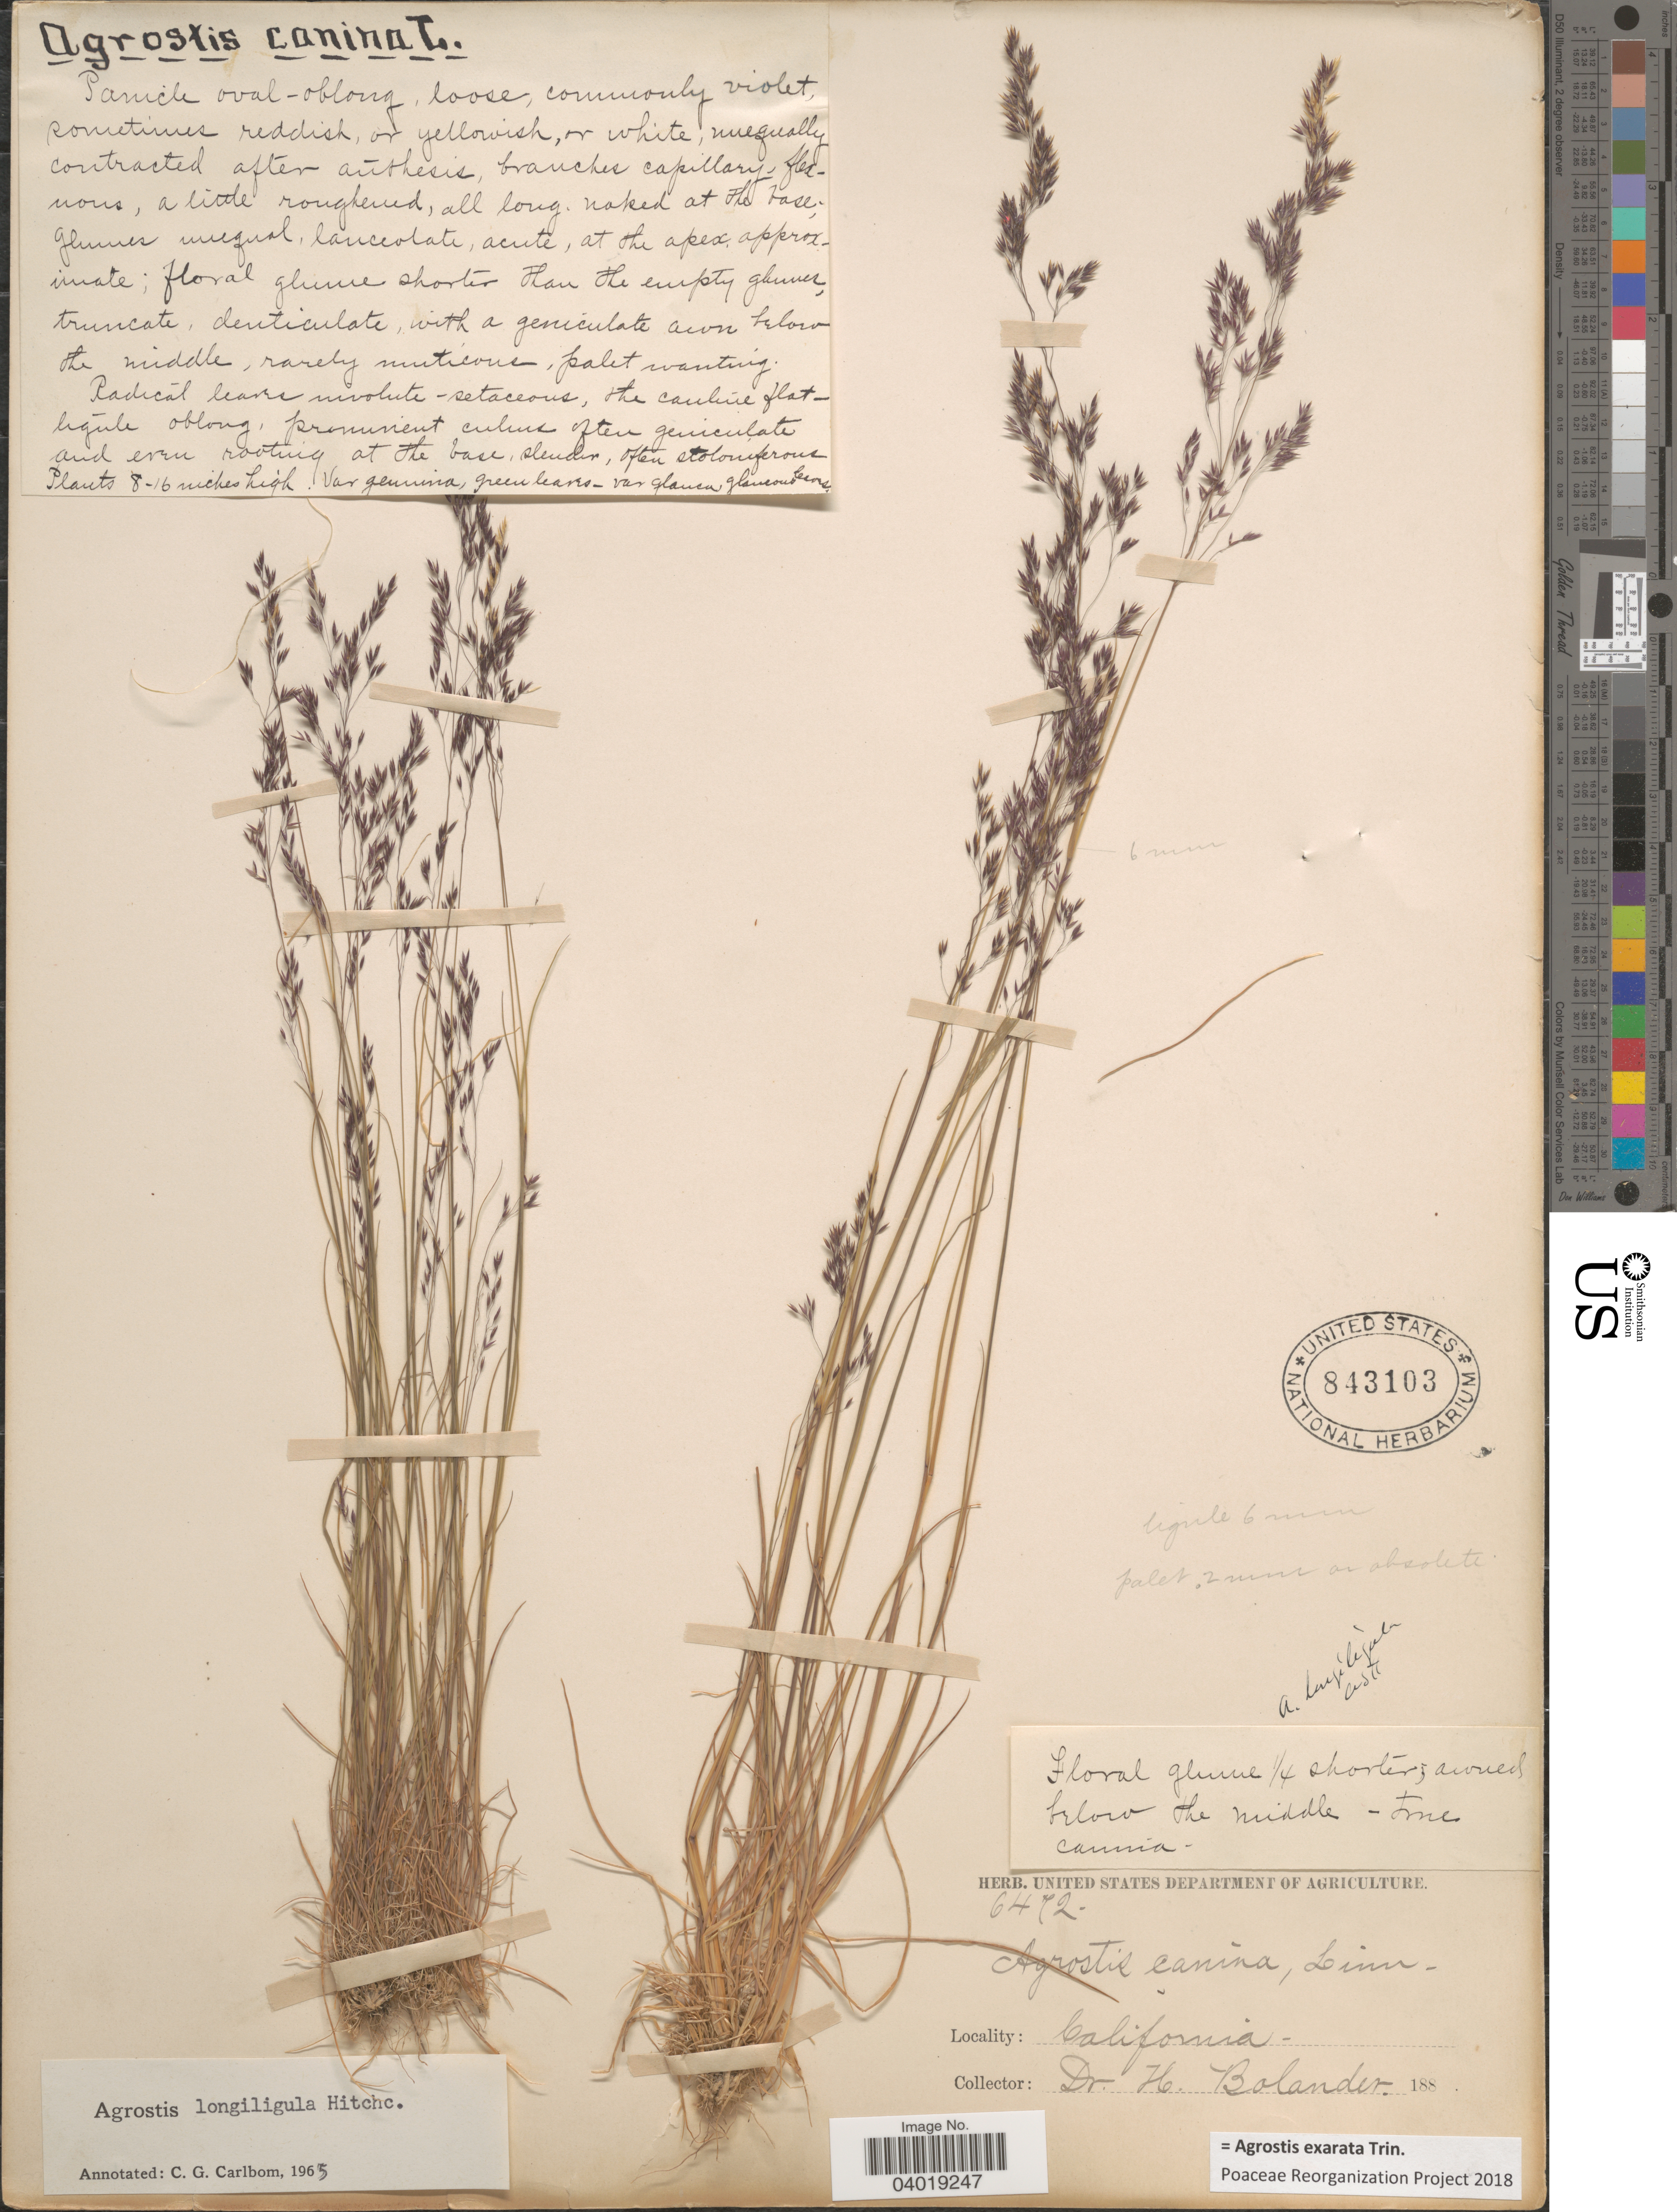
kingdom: Plantae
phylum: Tracheophyta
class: Liliopsida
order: Poales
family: Poaceae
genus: Agrostis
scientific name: Agrostis exarata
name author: Trin.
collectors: H. Bolander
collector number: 6472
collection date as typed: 188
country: United States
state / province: California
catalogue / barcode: US 843103